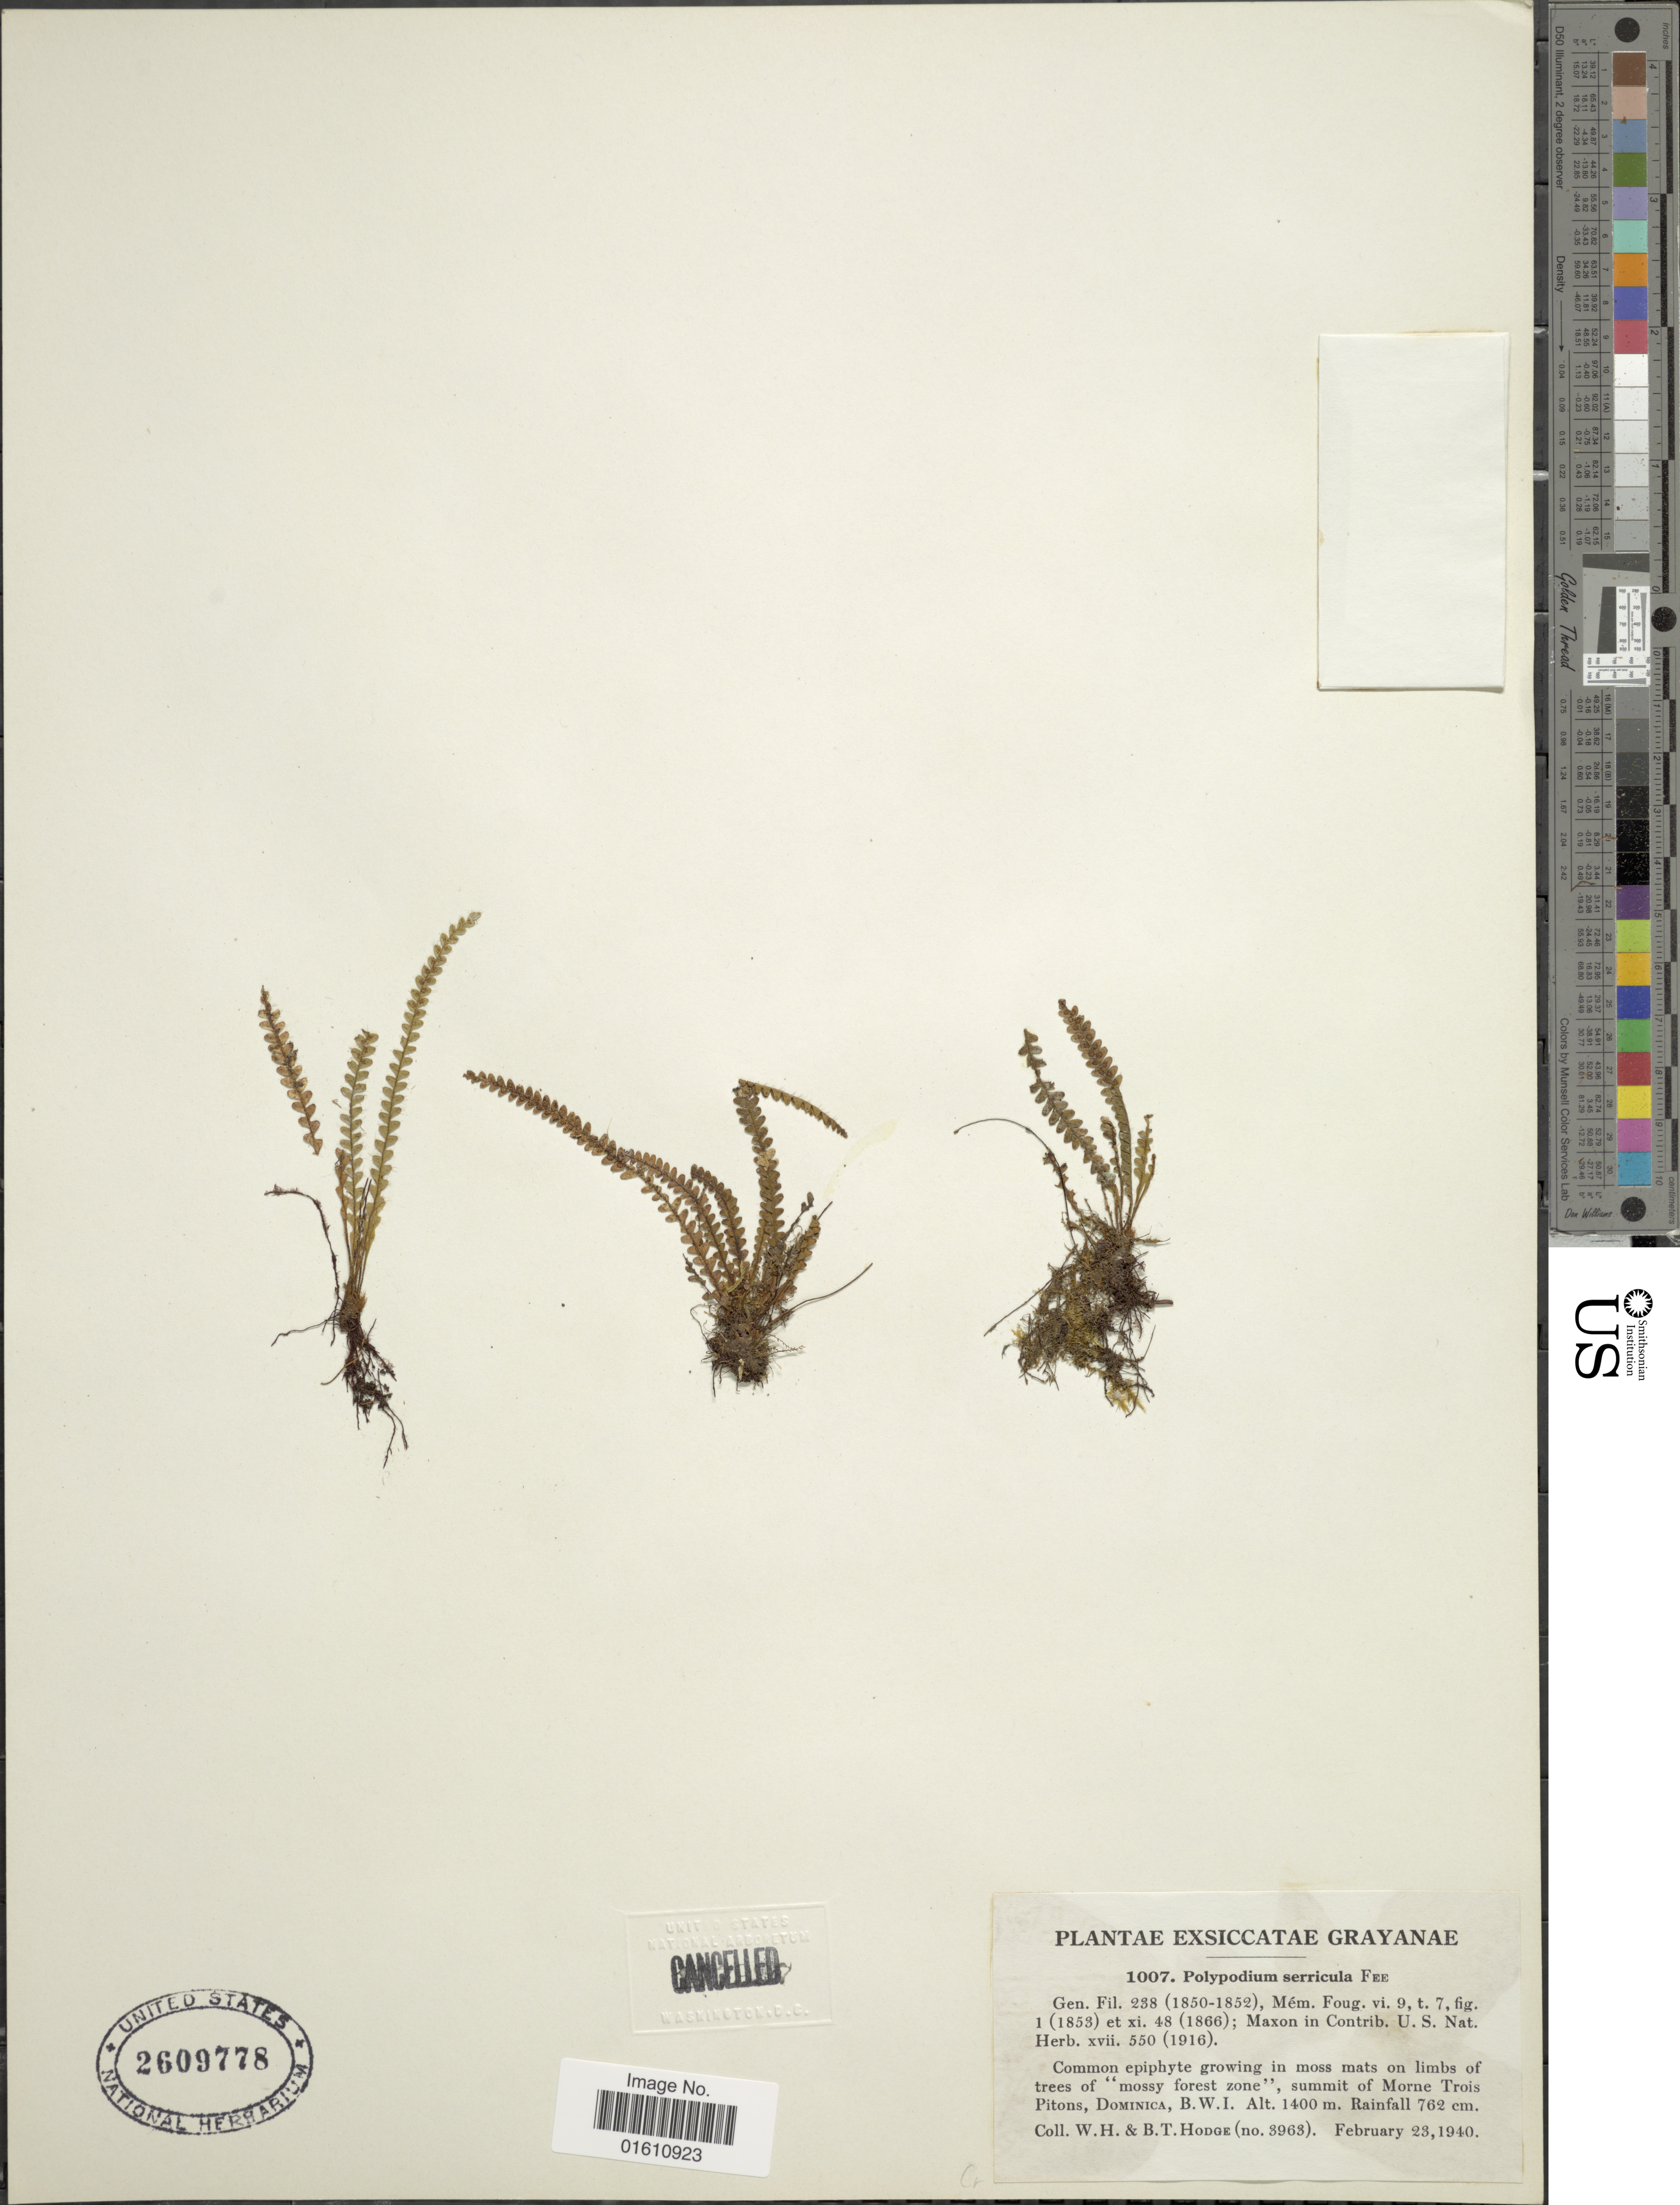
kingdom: Plantae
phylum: Tracheophyta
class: Polypodiopsida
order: Polypodiales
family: Polypodiaceae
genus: Moranopteris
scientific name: Moranopteris serricula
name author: (Fée) R. Y. Hirai & J. Prado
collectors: W. Hodge & B. Hodge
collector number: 3963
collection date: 1940-02-23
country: Dominica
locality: Grayanae, summit of Morne Trois Pitons, Dominica, B. W. I.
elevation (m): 1400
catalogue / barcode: US 2609778